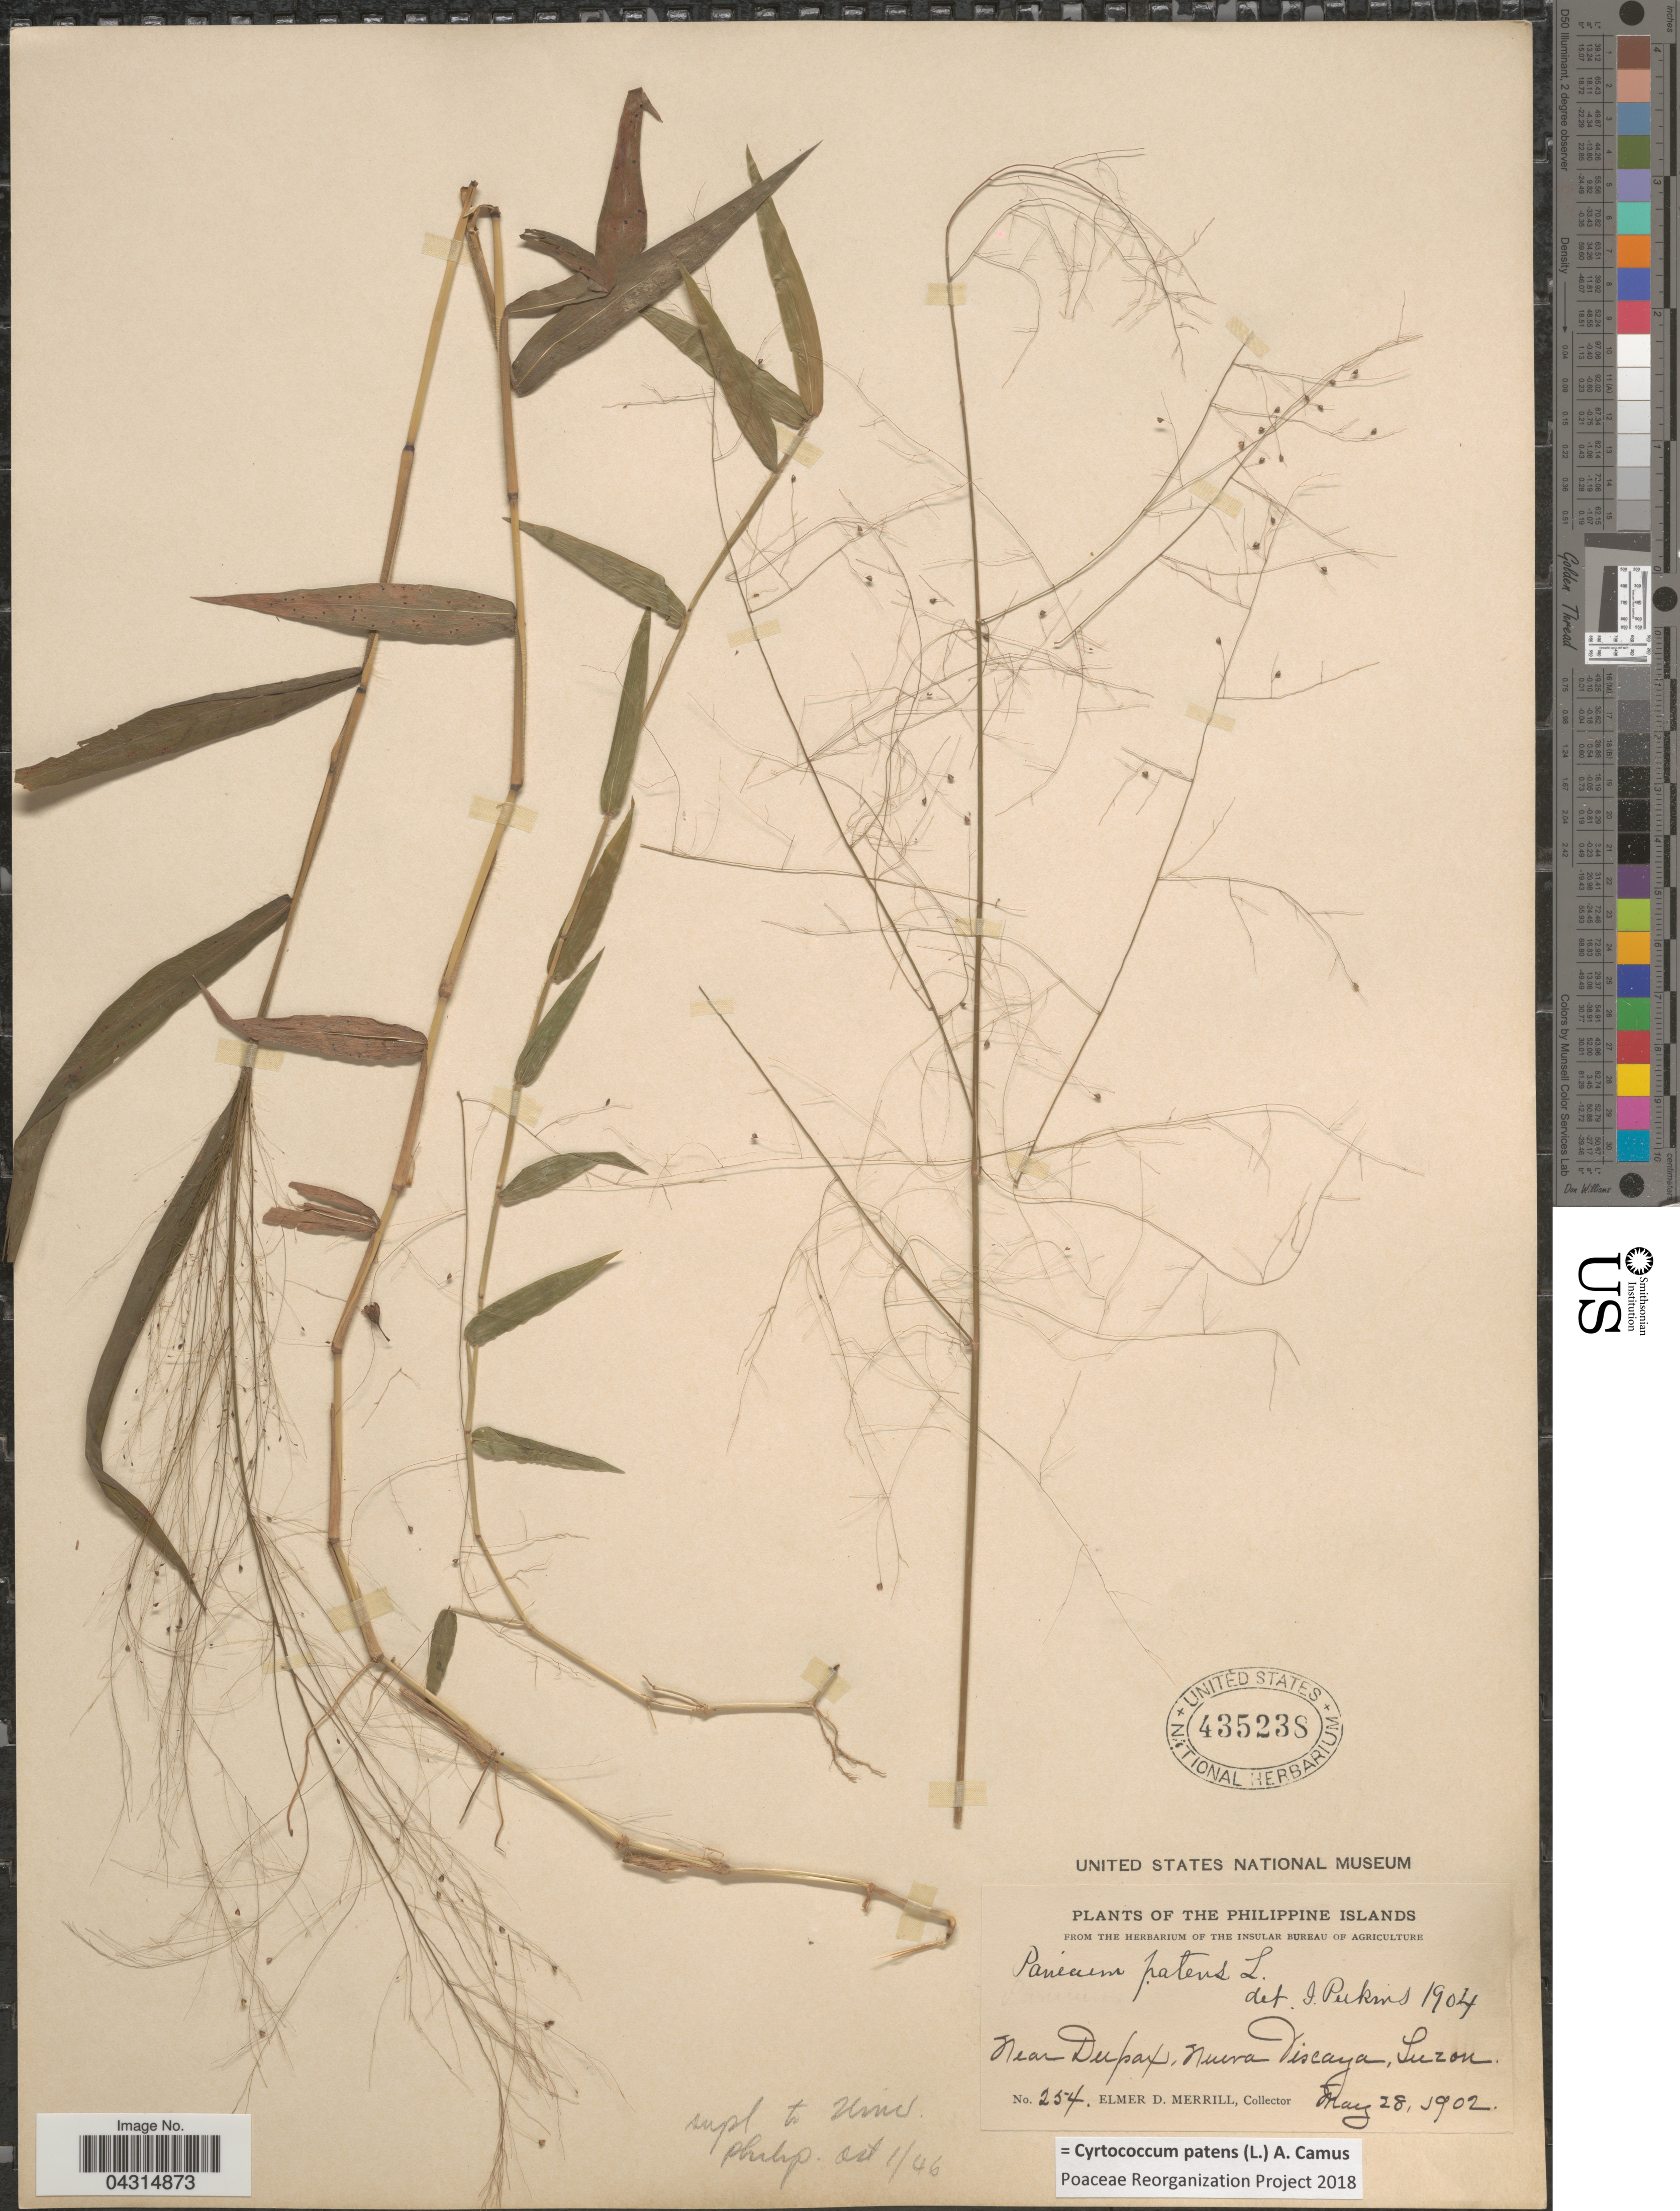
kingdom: Plantae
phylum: Tracheophyta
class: Liliopsida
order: Poales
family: Poaceae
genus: Cyrtococcum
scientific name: Cyrtococcum patens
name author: (L.) A. Camus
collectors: E. D. Merrill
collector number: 254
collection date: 1902-05-28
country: Philippines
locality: Near Dupax, Nueva Viscaya, Luzon.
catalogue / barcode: US 435238